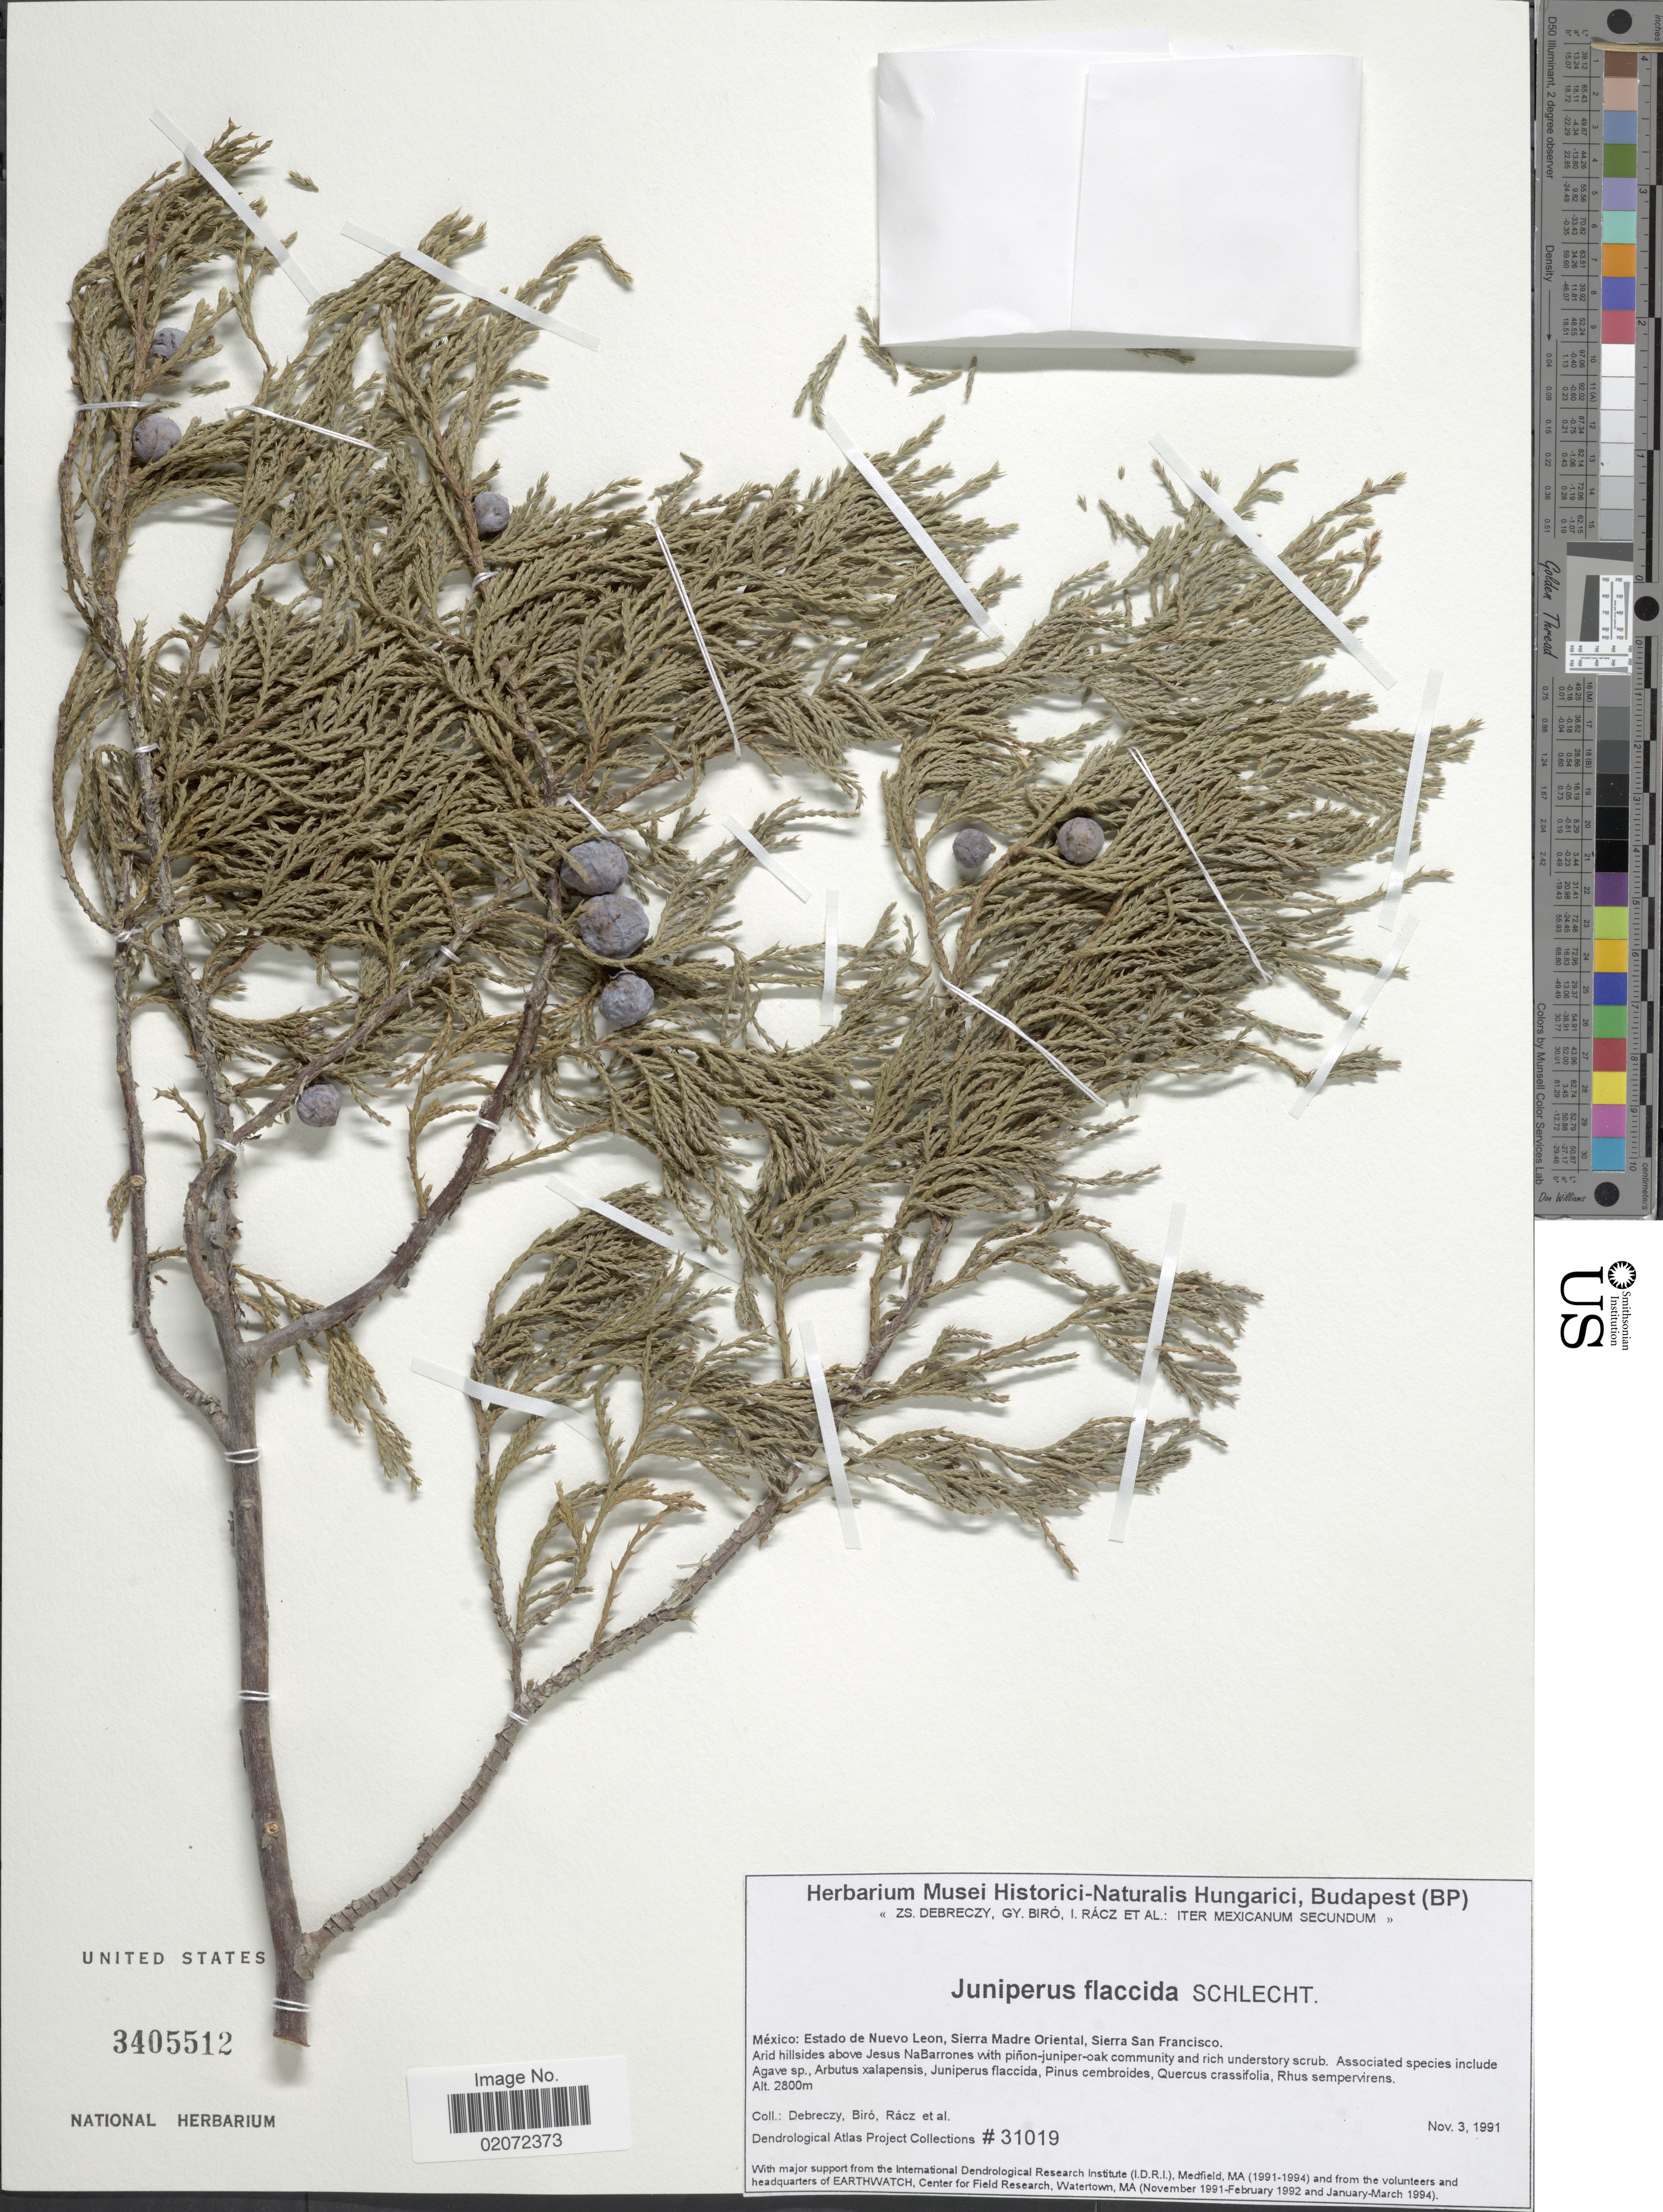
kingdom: Plantae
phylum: Tracheophyta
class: Pinopsida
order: Pinales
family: Cupressaceae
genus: Juniperus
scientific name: Juniperus flaccida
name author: Schltdl.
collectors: Z. Debreczy, G. Biro, I. Rácz & et al.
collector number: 31019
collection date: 1991-11-03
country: Mexico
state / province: Nuevo León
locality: Sierra Madre Oriental, Sierra San Francisco. above Jesus NaBarrones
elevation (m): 2800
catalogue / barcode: US 3405512